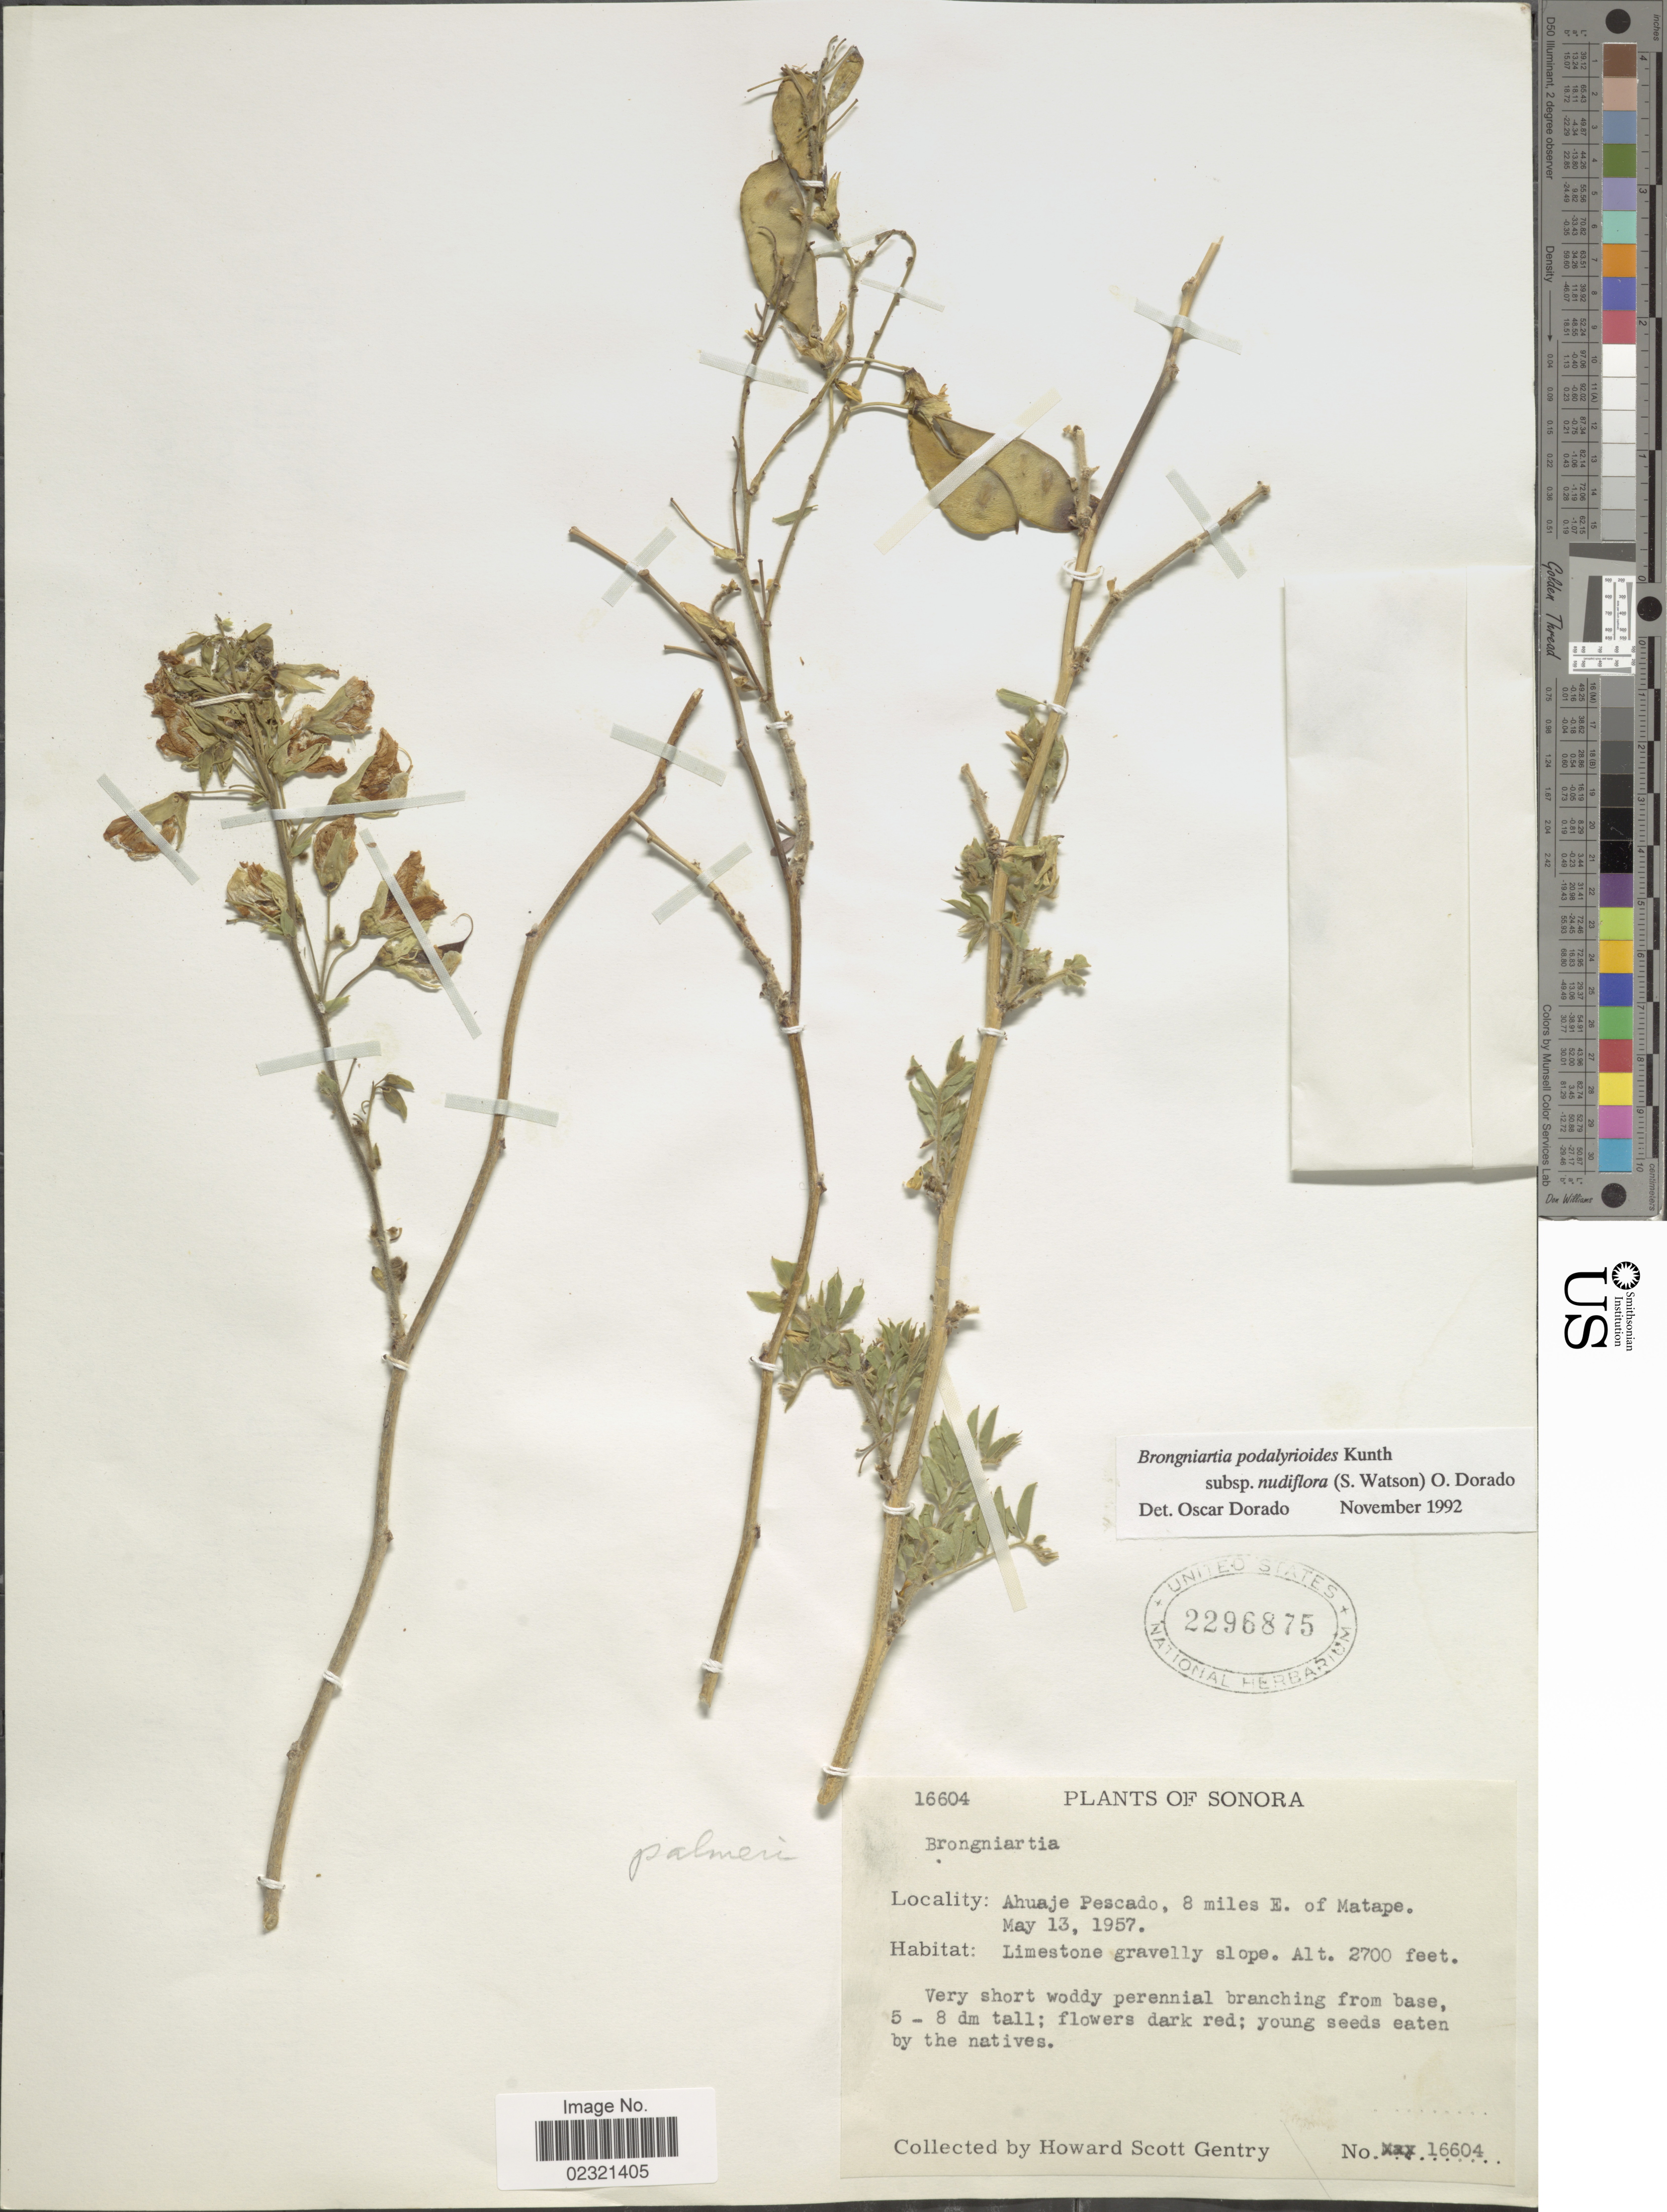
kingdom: Plantae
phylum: Tracheophyta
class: Magnoliopsida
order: Fabales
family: Fabaceae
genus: Brongniartia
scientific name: Brongniartia podalyrioides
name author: Kunth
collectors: H. S. Gentry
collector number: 16604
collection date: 1957-05-13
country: Mexico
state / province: Sonora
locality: Ahuaje Pescado, 8 miles E. of Matape, limestone gravelly slope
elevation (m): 823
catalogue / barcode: US 2296875